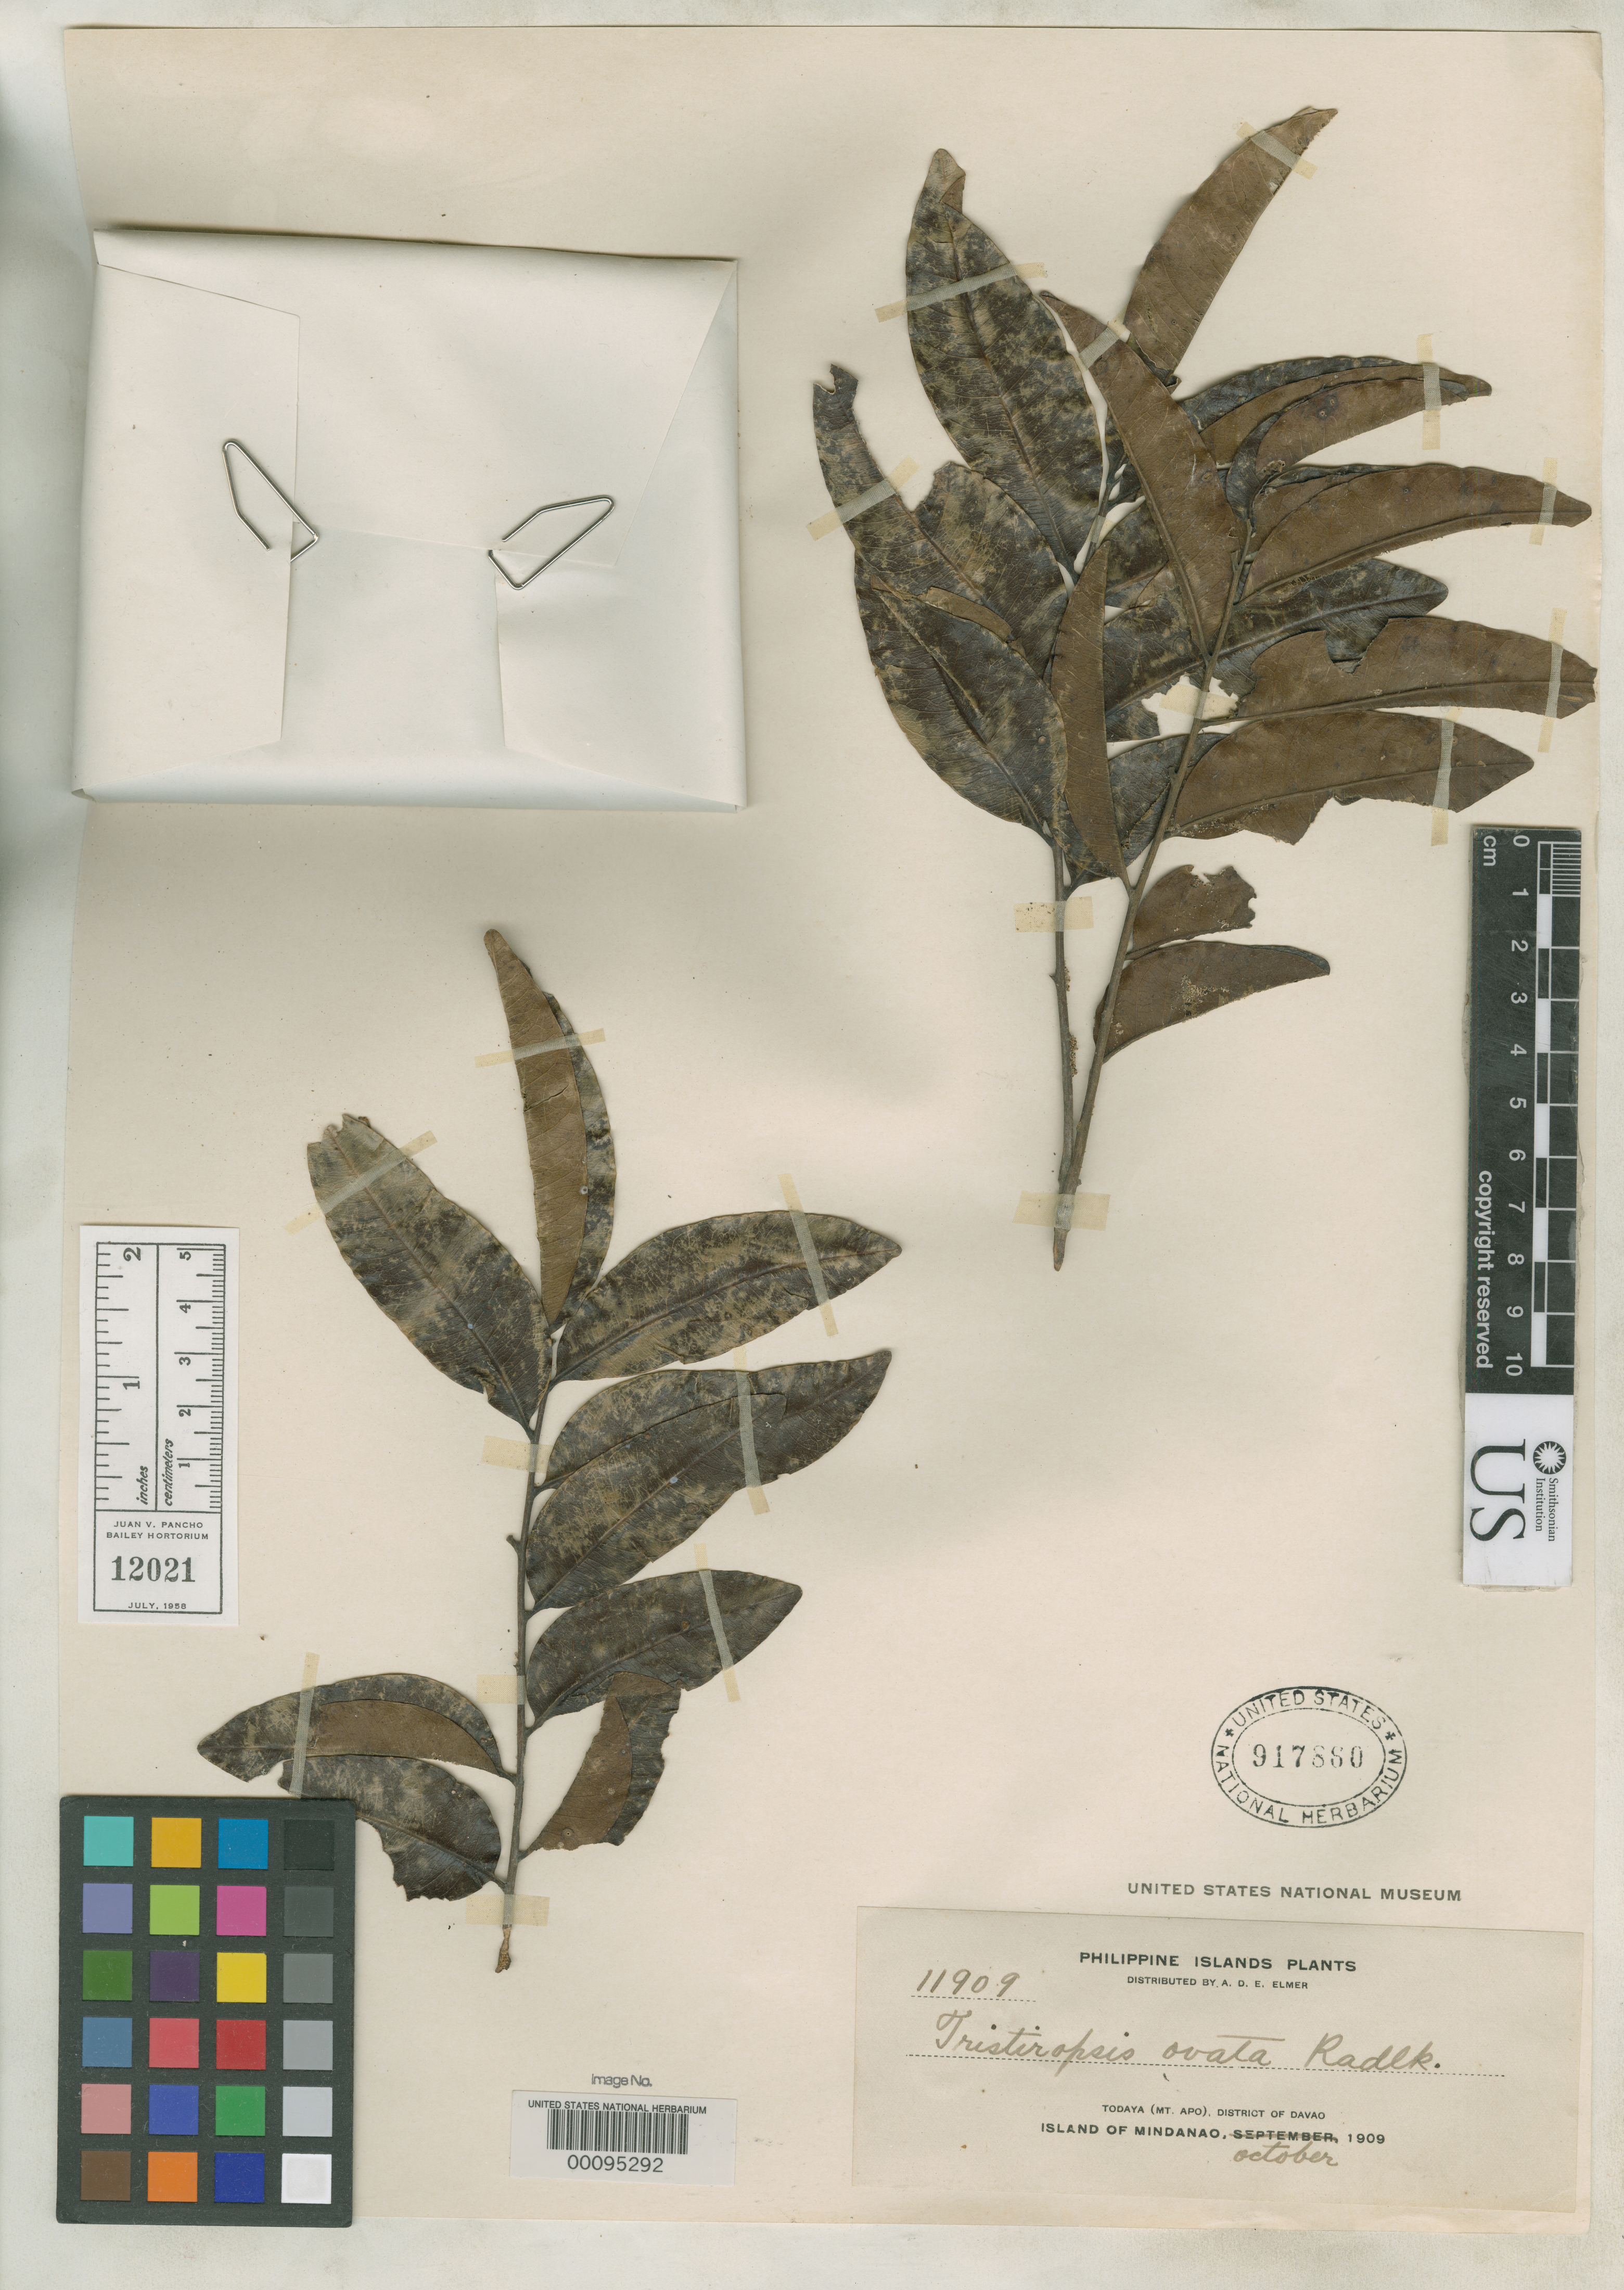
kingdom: Plantae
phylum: Tracheophyta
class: Magnoliopsida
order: Sapindales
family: Sapindaceae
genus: Tristiropsis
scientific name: Tristiropsis ovata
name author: Radlk. in Elmer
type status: Isotype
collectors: A. D. E. Elmer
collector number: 11909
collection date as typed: Oct 1909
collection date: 1909-10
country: Philippines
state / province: Davao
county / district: Davao del Sur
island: Mindanao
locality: Todaya, Mt. Apo.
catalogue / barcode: US 917860